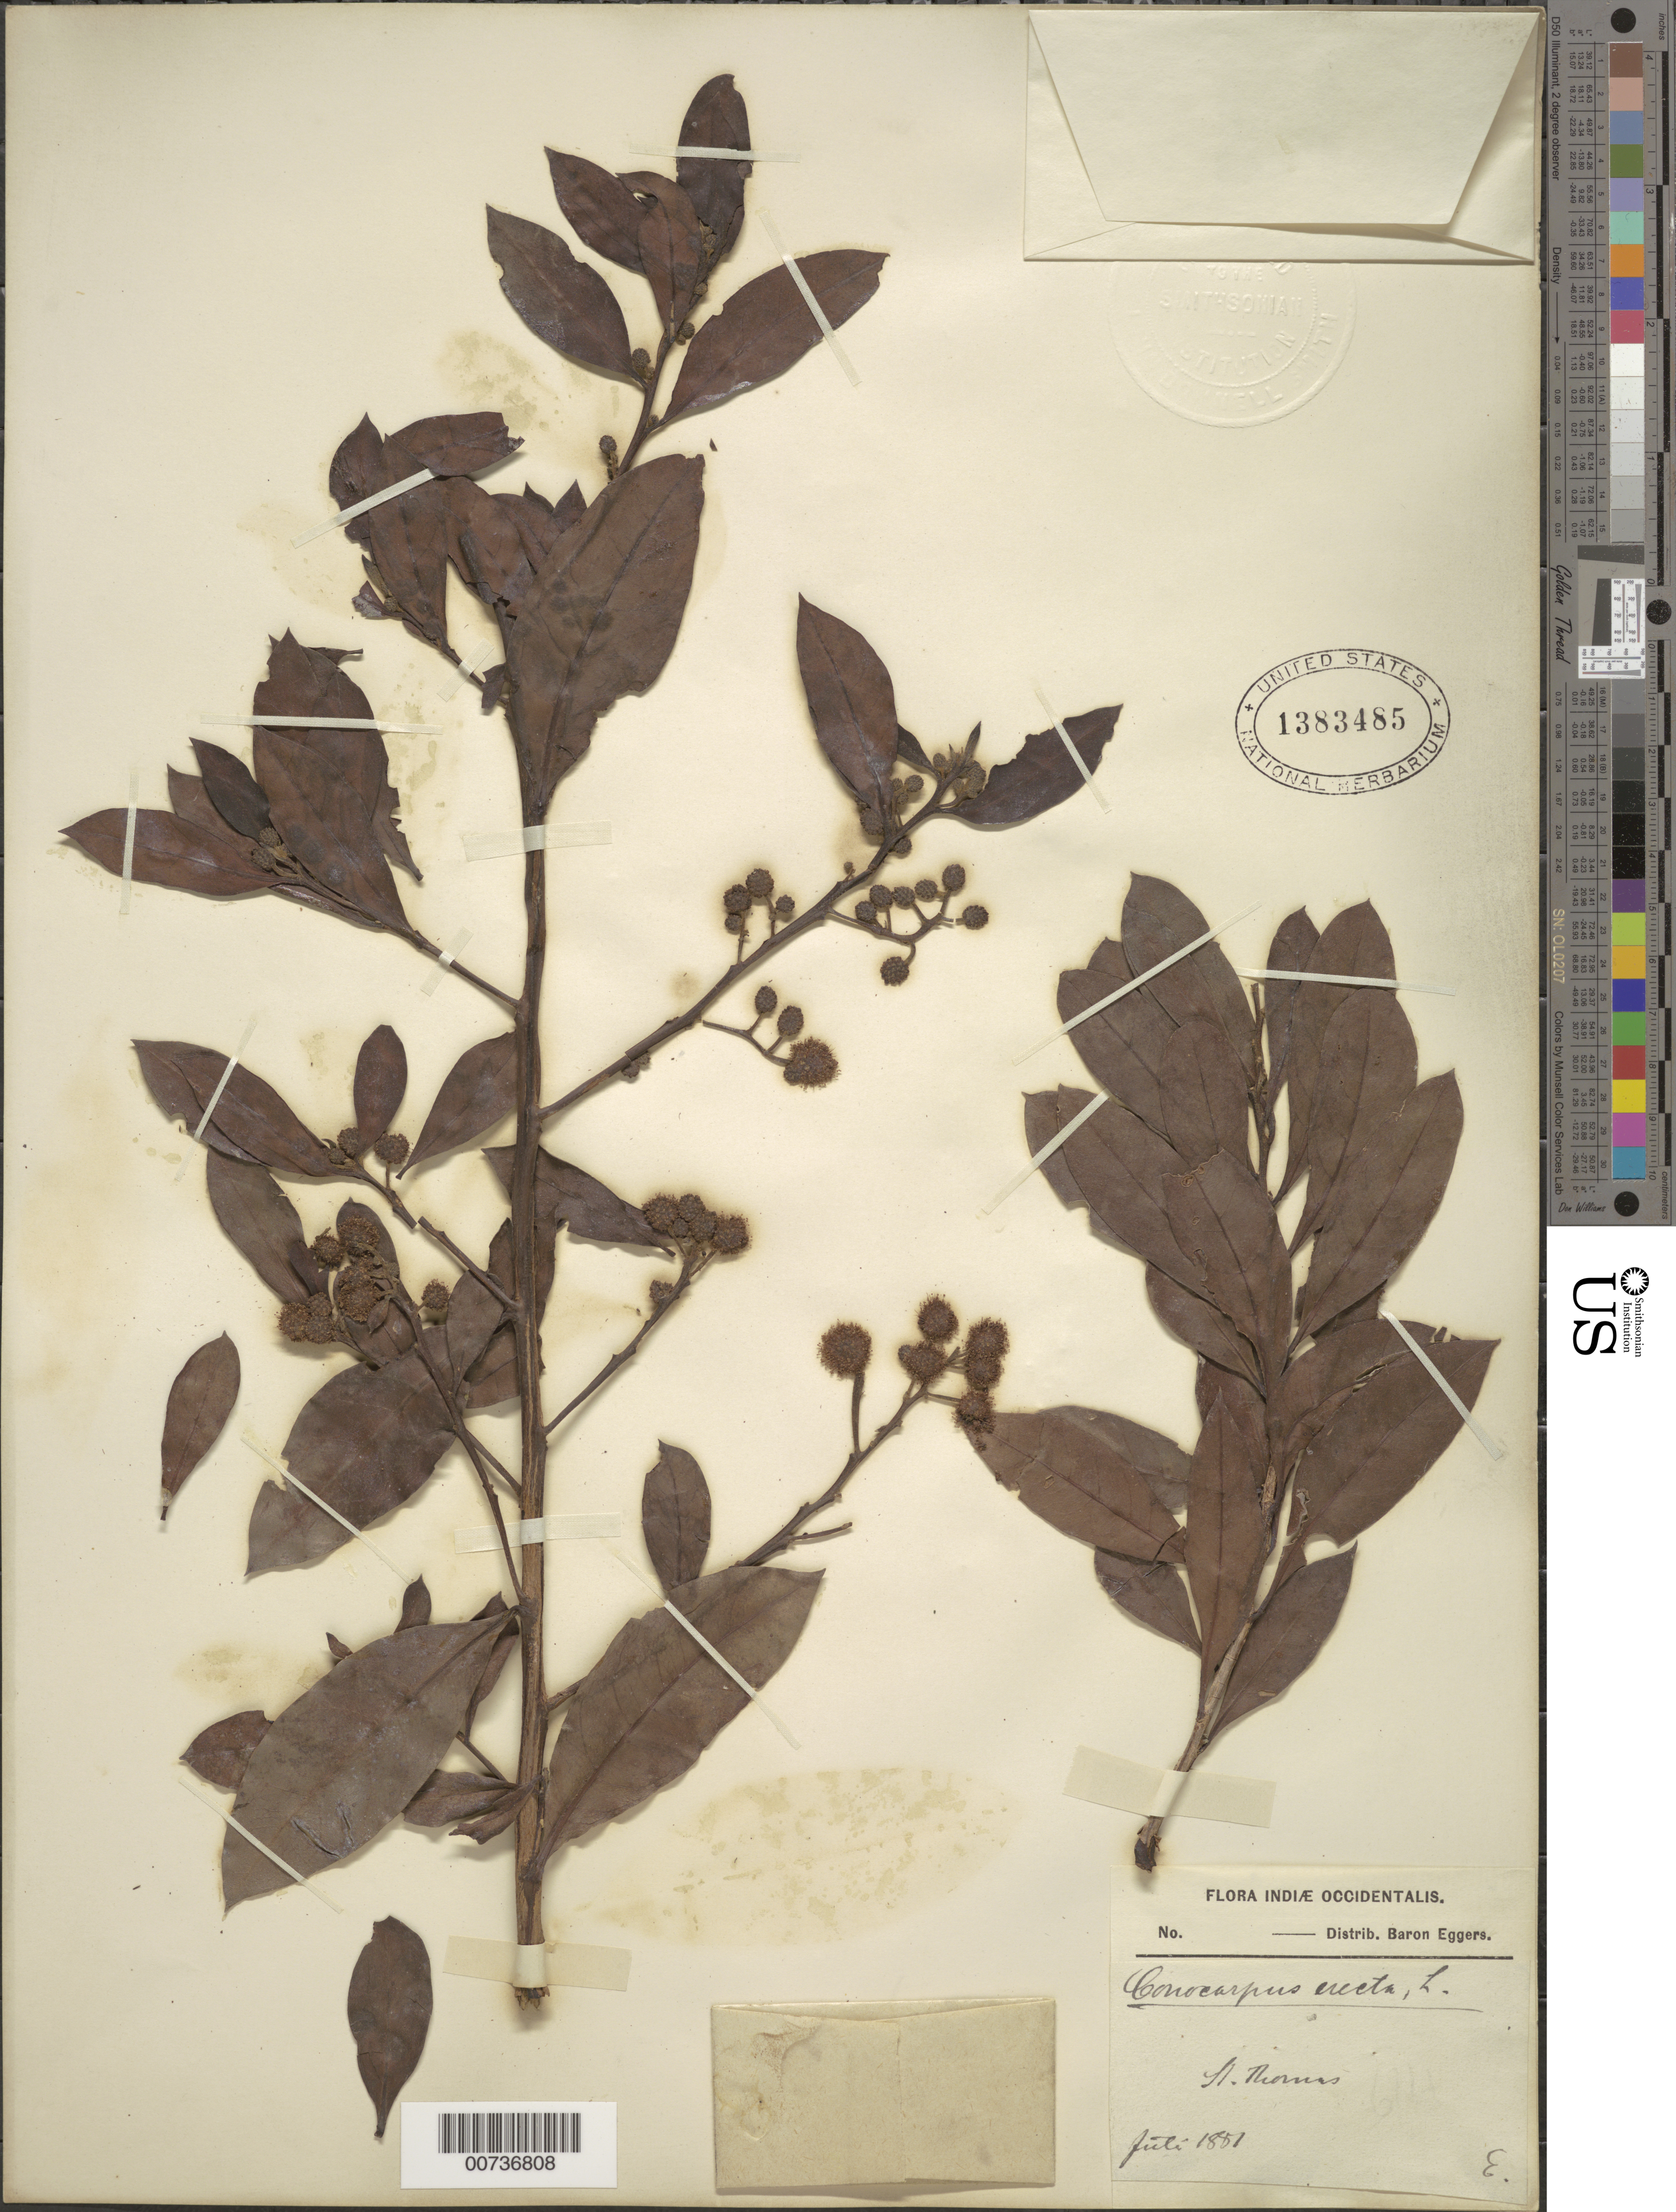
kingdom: Plantae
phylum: Tracheophyta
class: Magnoliopsida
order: Myrtales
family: Combretaceae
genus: Conocarpus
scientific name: Conocarpus erectus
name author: L.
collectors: H. F. A. von Eggers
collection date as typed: Jul 1881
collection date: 1881-07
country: U.S. Virgin Islands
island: St. Thomas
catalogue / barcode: US 1383485